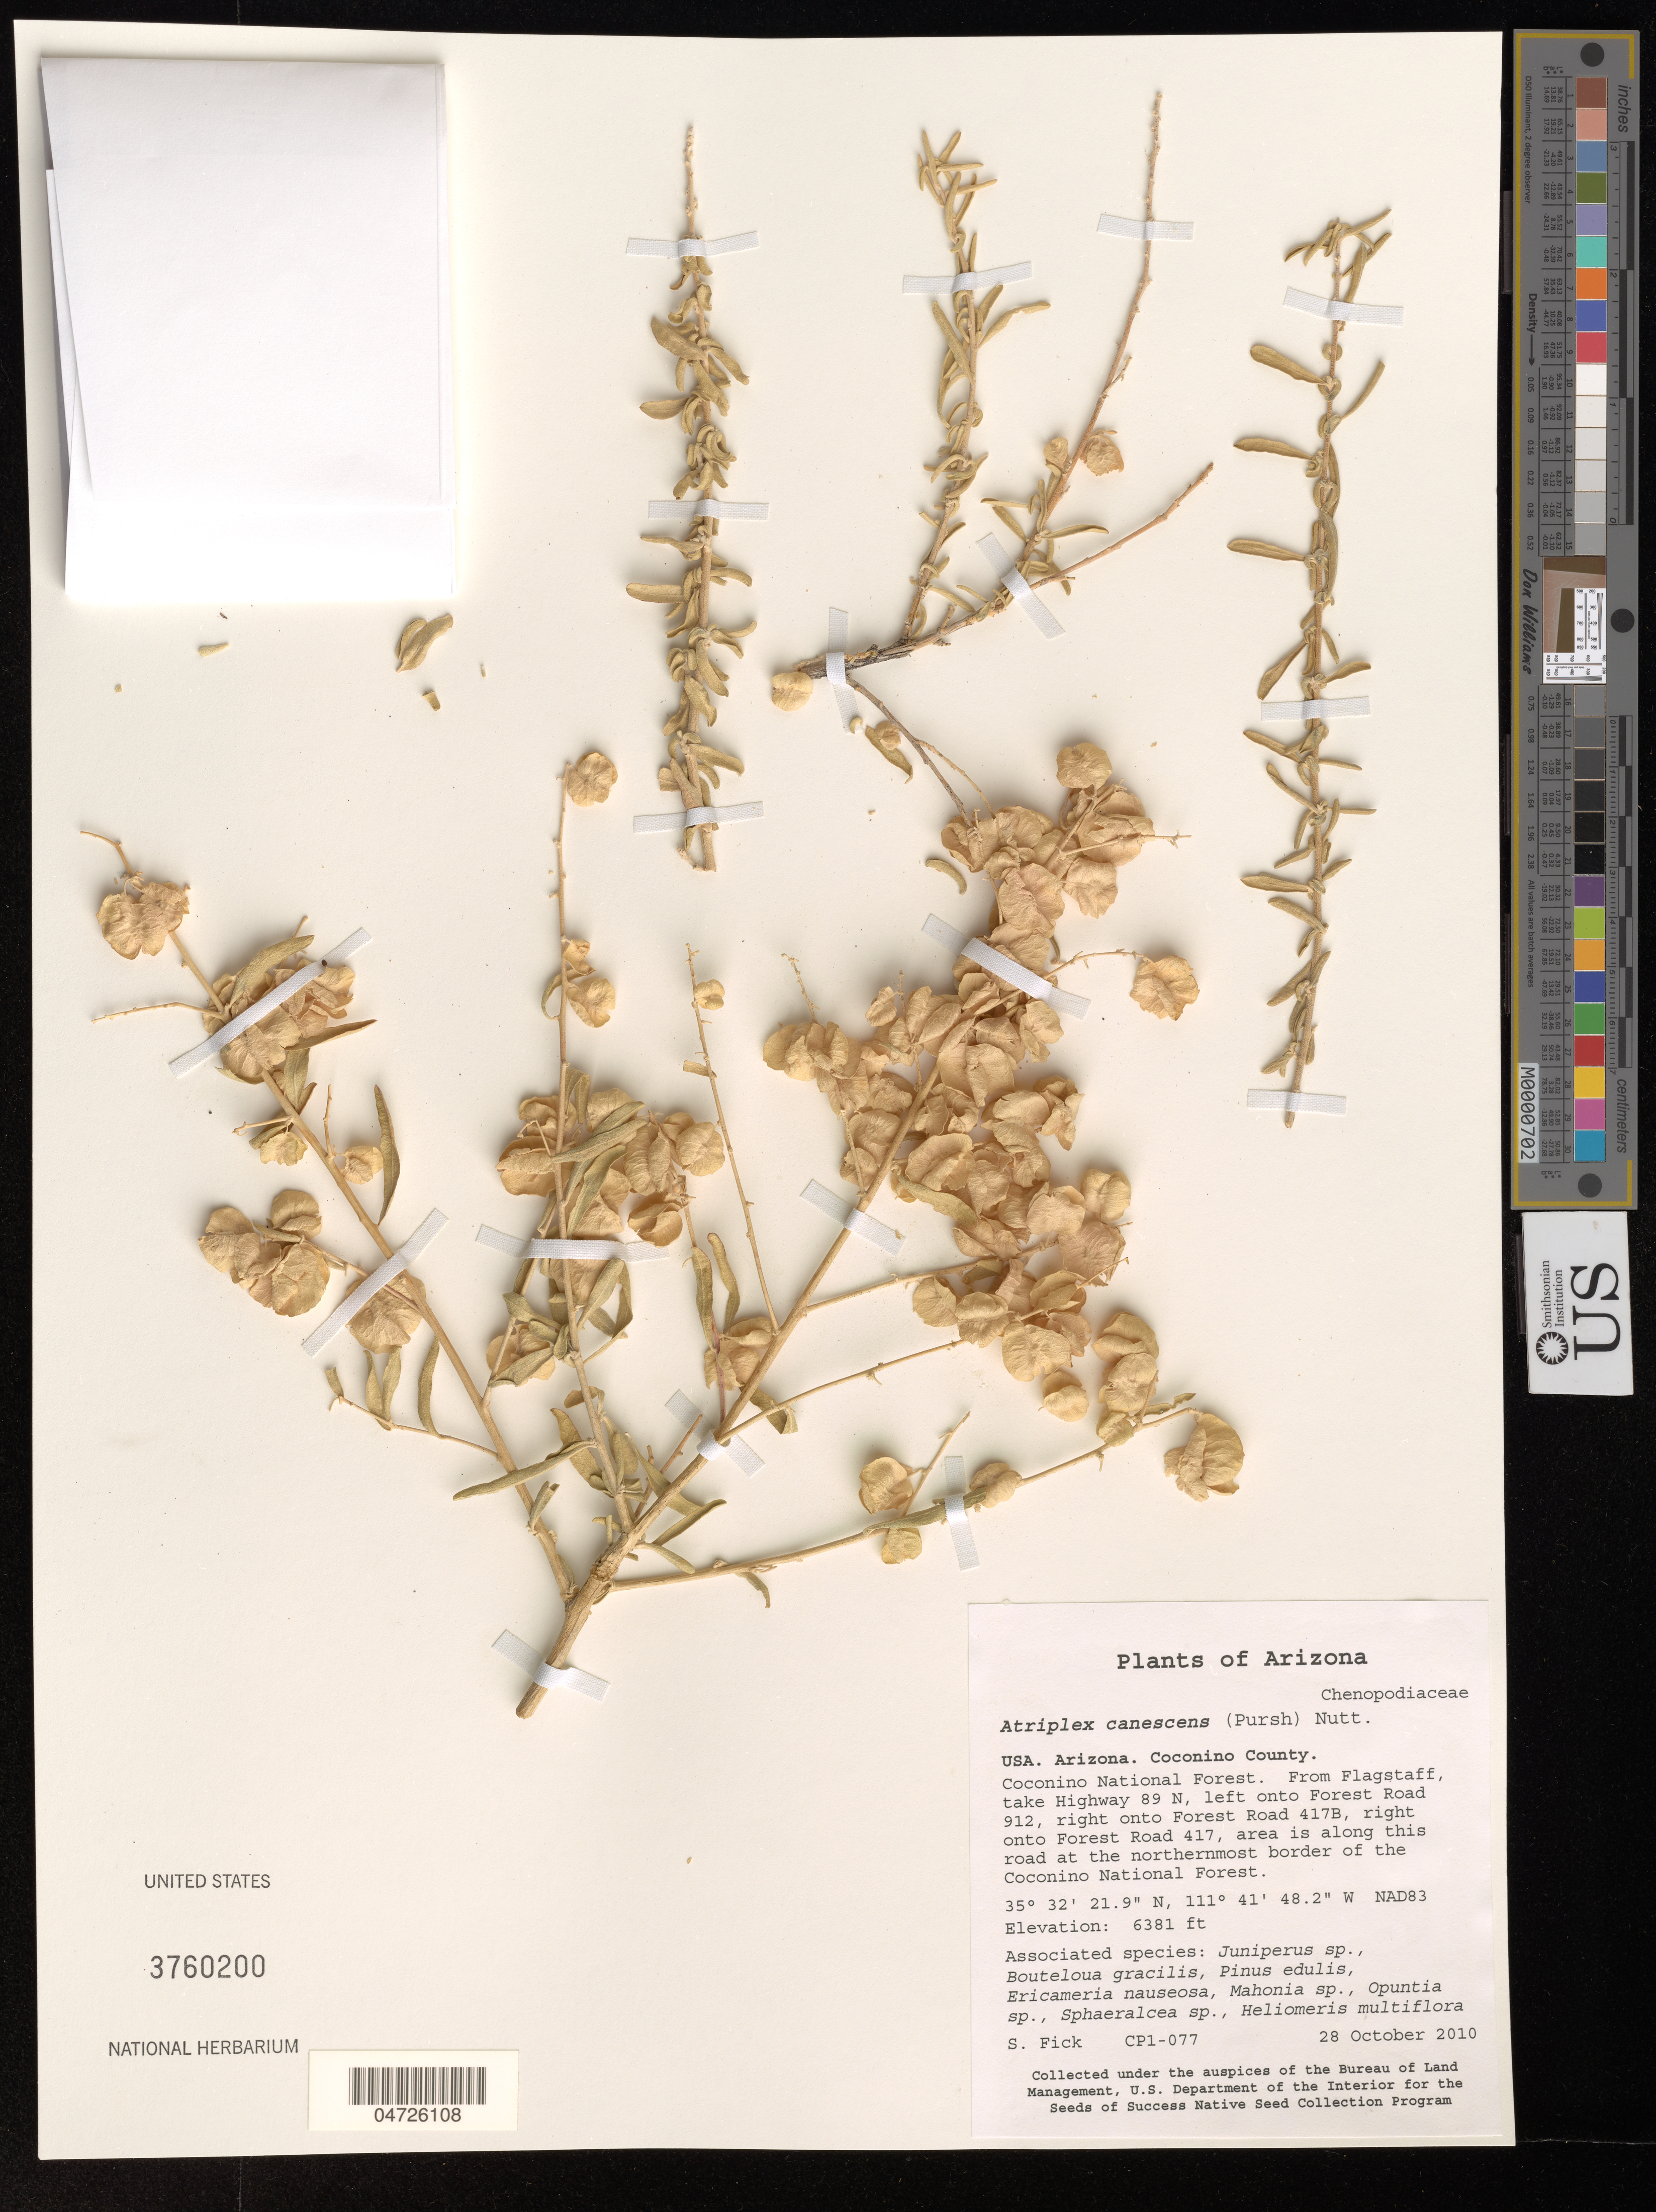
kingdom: Plantae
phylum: Tracheophyta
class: Magnoliopsida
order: Caryophyllales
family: Amaranthaceae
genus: Atriplex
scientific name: Atriplex canescens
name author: (Pursh) Nutt.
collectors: S. Fick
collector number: CP1-077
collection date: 2010-10-28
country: United States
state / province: Arizona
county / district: Coconino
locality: Coconino County. Coconino National Forest. From Flagstaff, take Highway 89 N, left onto Forest Road 912, right onto Forest Road 417B, right onto Forest Road 417, area is along this road at the northernmost border of the Coconino National Forest. NAD83.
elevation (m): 1945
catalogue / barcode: US 3760200